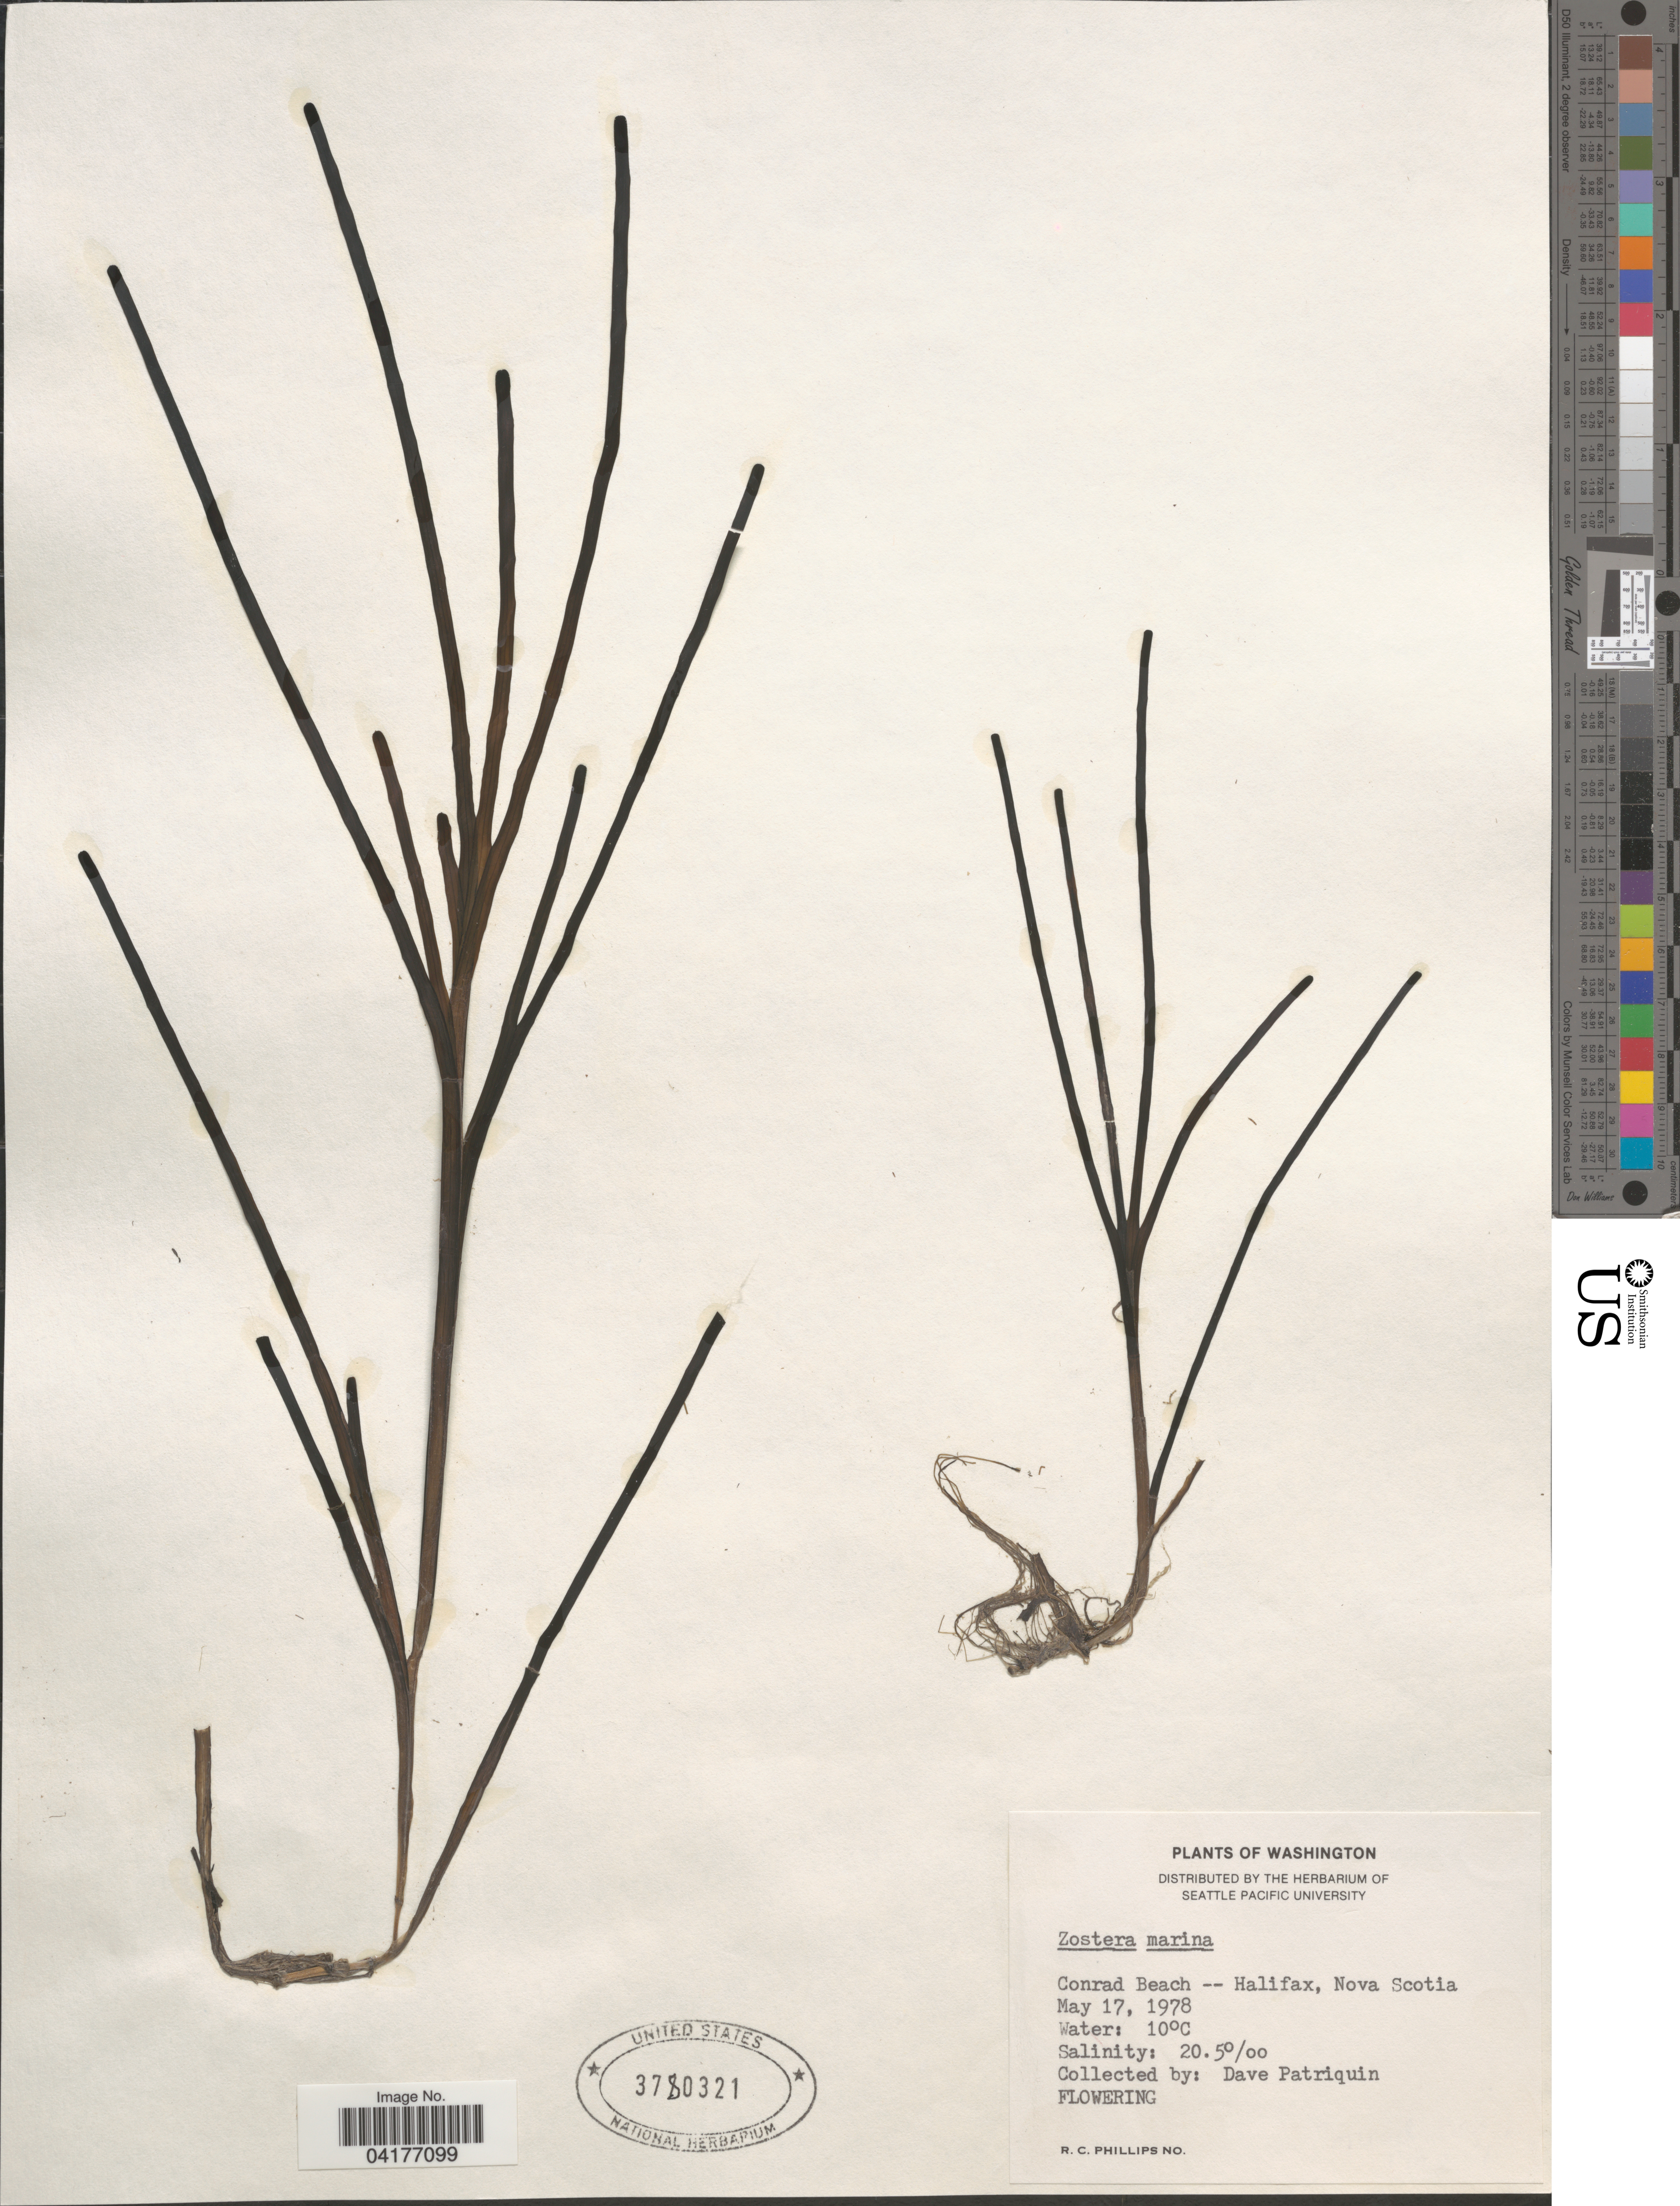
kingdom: Plantae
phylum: Tracheophyta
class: Liliopsida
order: Alismatales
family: Zosteraceae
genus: Zostera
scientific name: Zostera marina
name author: L.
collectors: D. Patriquin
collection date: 1978-05-17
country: Canada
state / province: Nova Scotia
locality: Conrad Beach -- Halifax.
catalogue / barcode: US 3780321